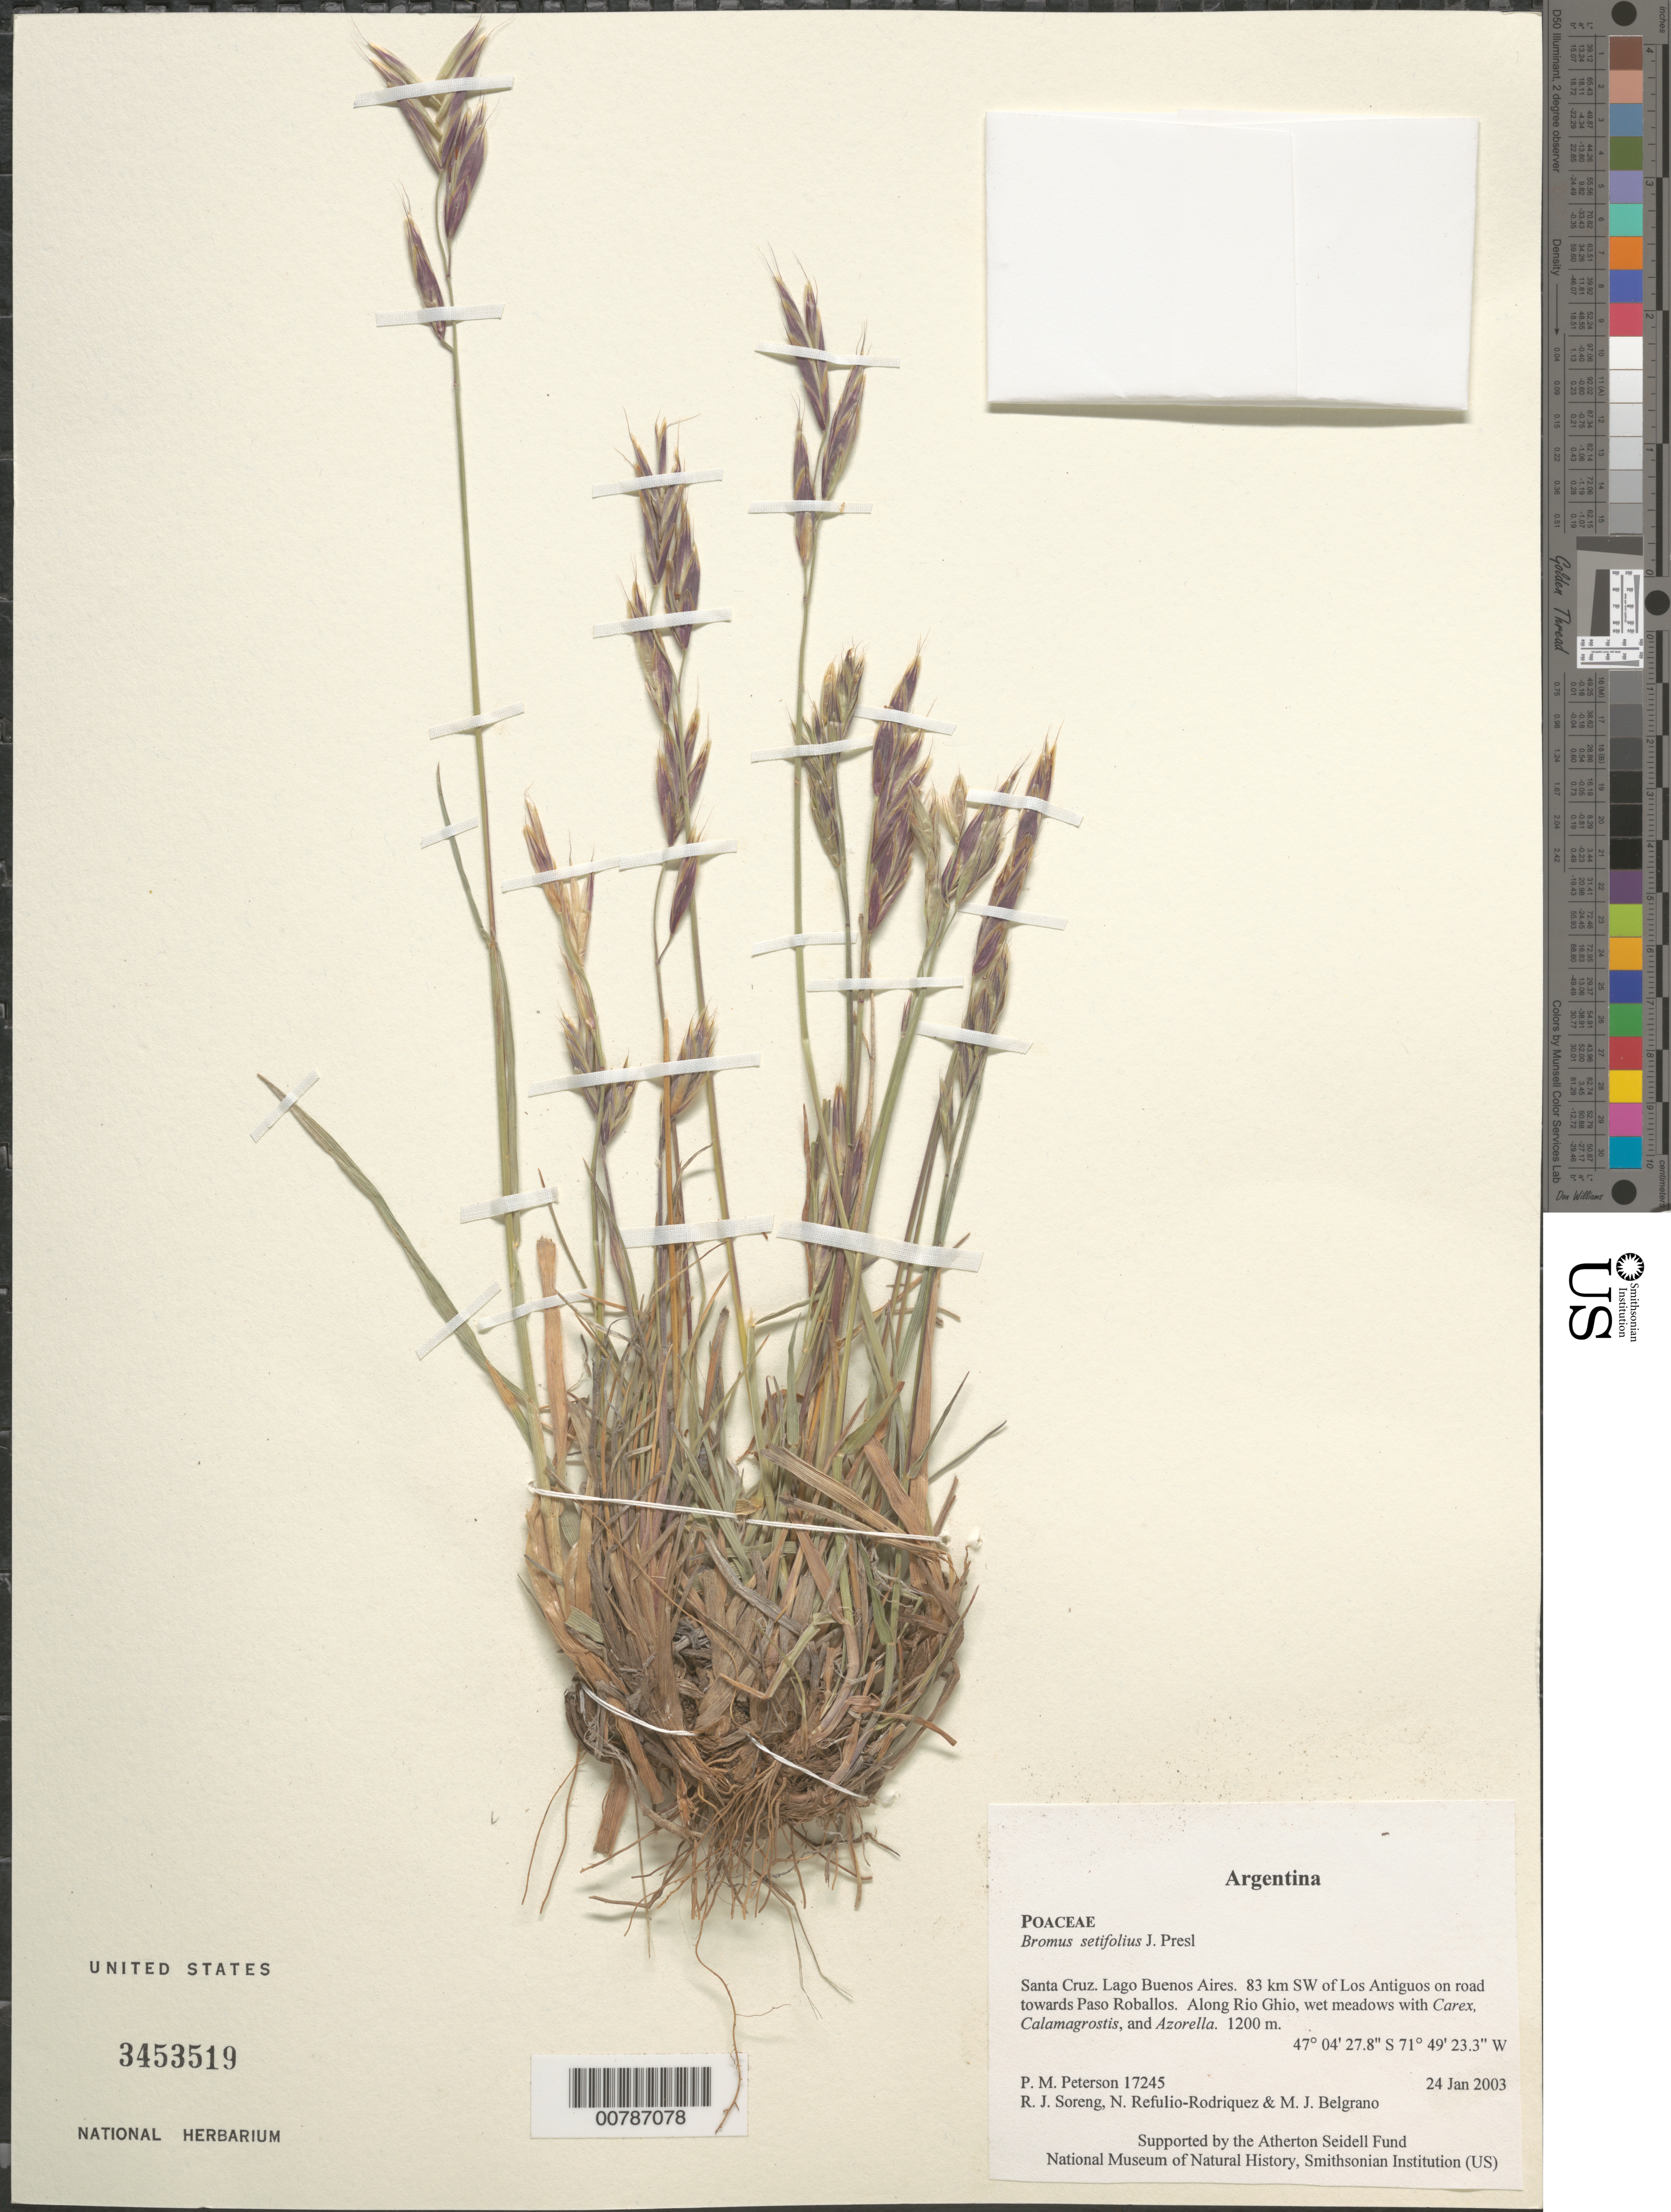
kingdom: Plantae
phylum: Tracheophyta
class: Liliopsida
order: Poales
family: Poaceae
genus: Bromus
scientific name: Bromus setifolius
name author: J. Presl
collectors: P. M. Peterson, R. J. Soreng, N. Refulio-Rodríguez & M. Belgrano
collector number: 17245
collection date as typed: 24 Jan 2003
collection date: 2003-01-24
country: Argentina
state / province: Santa Cruz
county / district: Lago Buenos Aires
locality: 83 km SW of Los Antiguos on road towards Paso Roballos. Along Rio Ghio, wet meadows with Carex, Calamagrostis, and Azorella.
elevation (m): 1200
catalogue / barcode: US 3453519